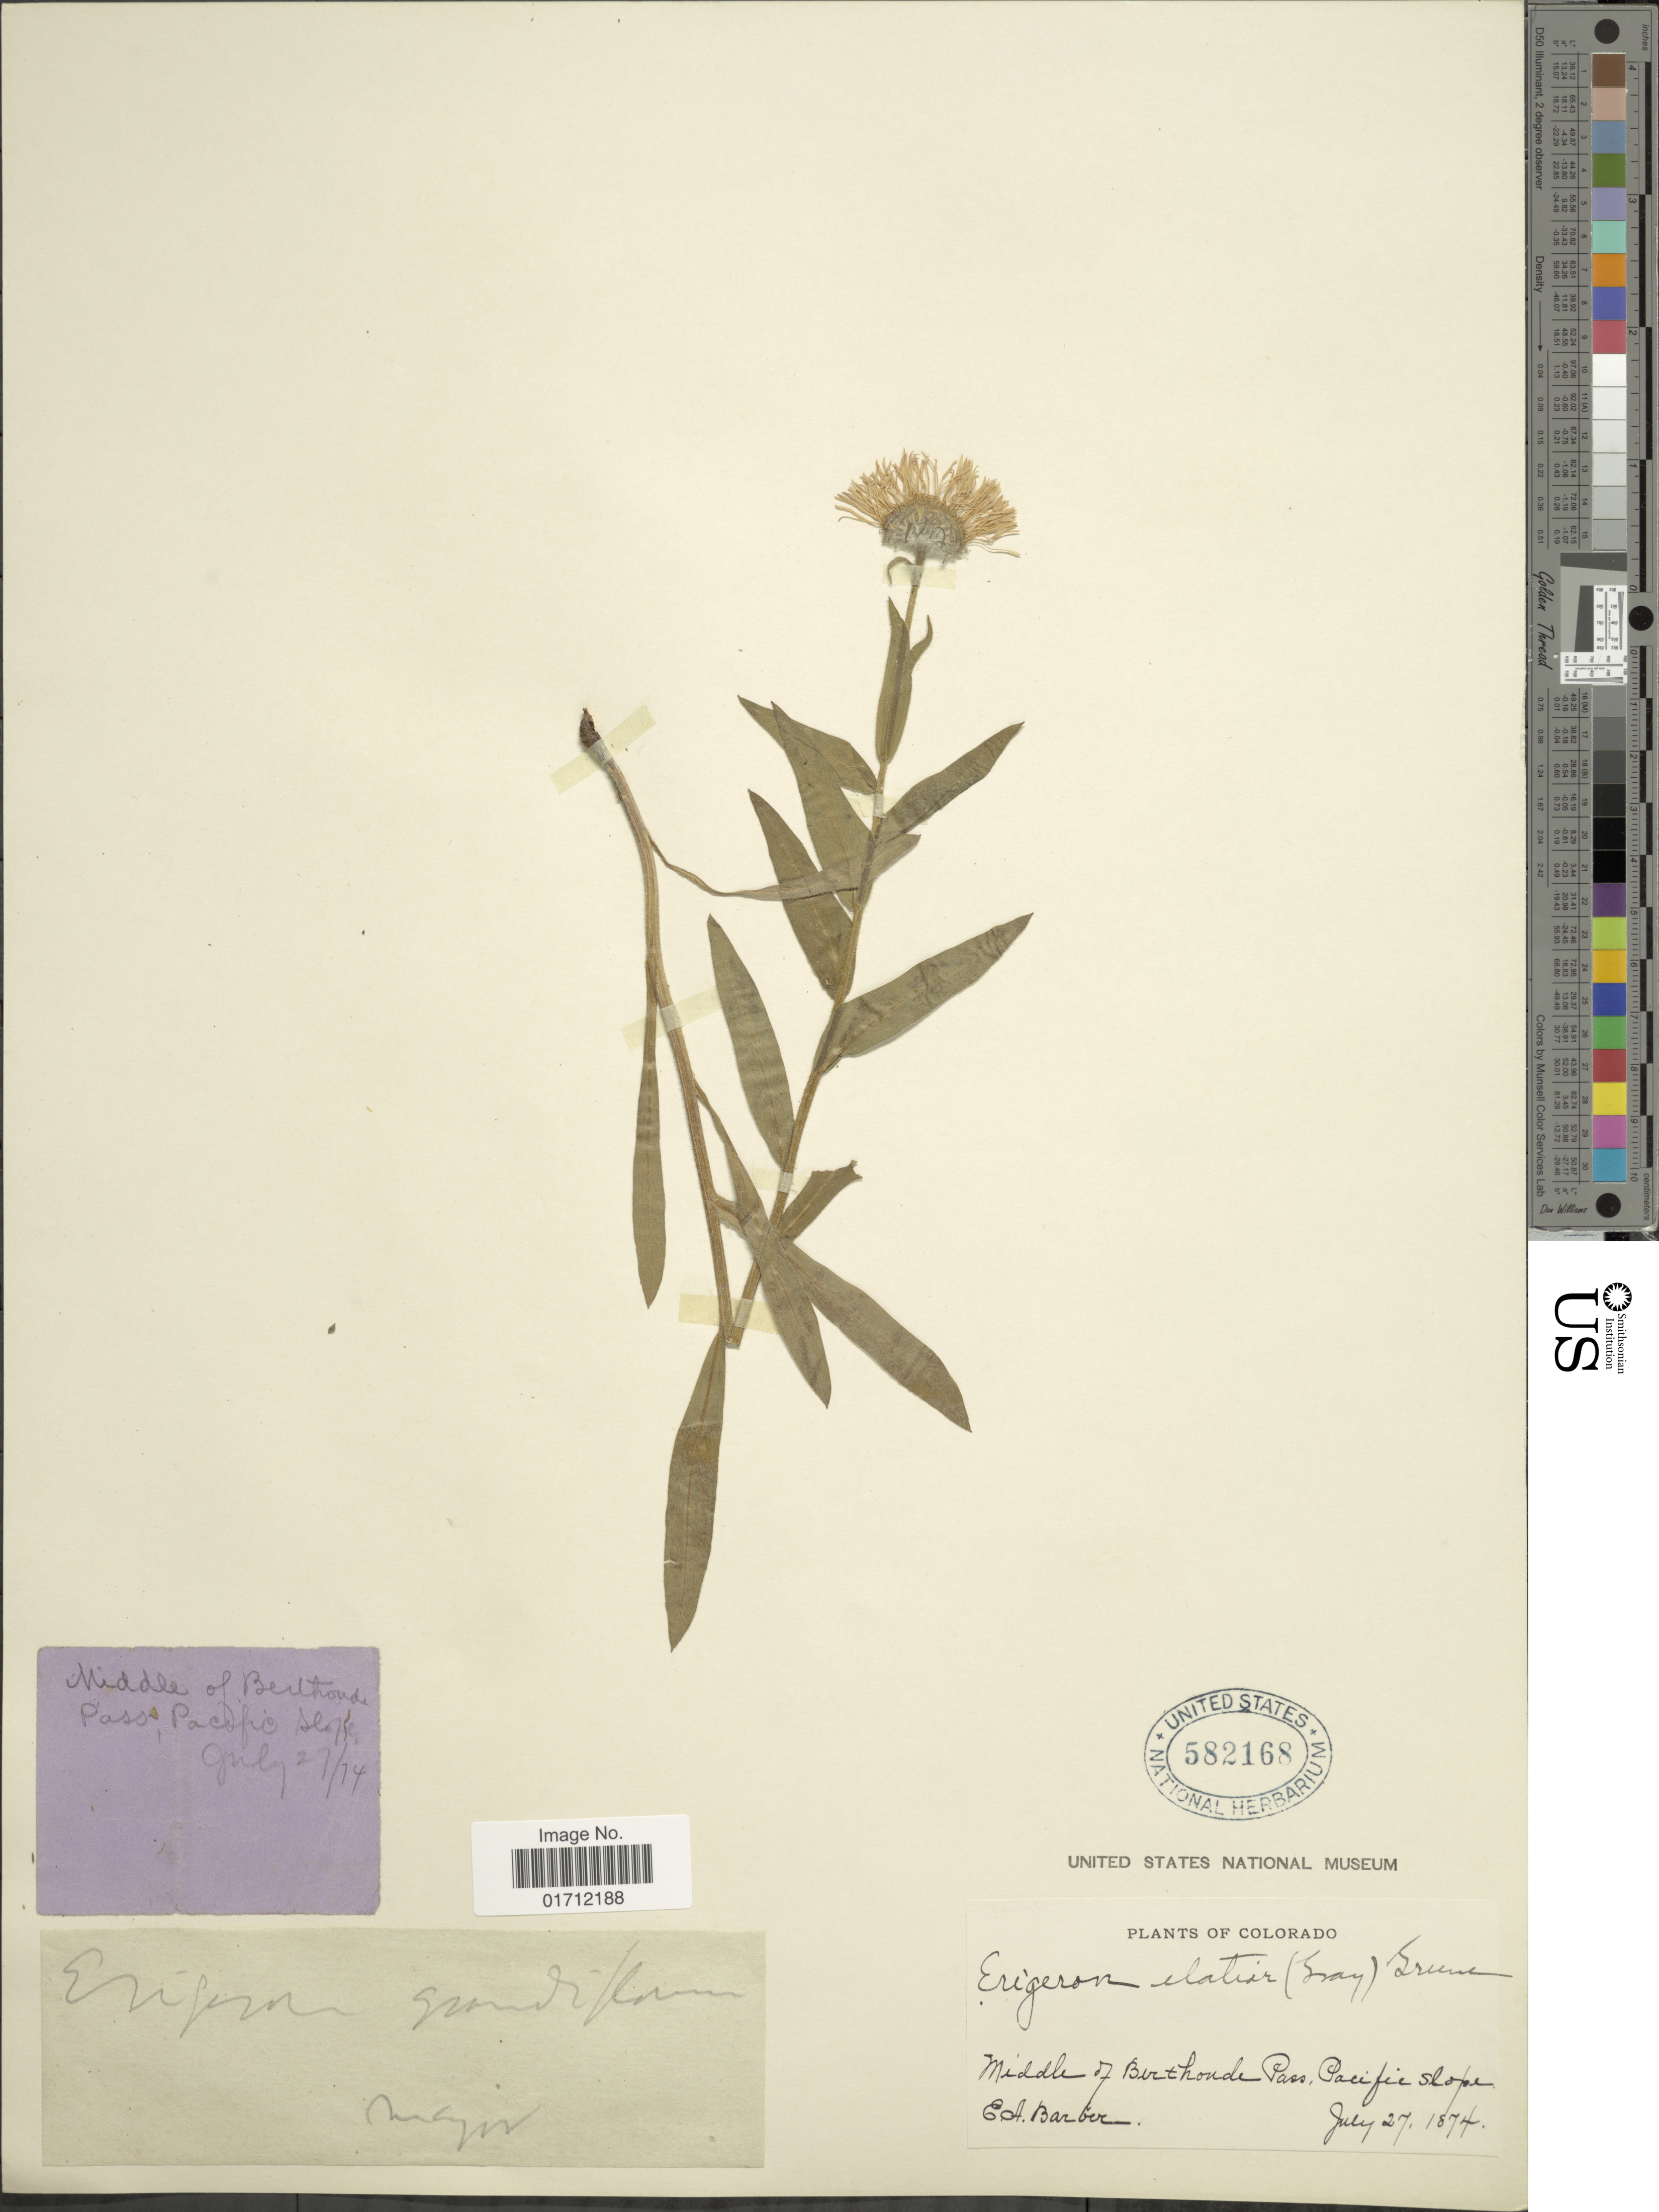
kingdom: Plantae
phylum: Tracheophyta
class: Magnoliopsida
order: Asterales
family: Asteraceae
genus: Erigeron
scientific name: Erigeron elatior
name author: (A. Gray) Greene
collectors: E. Barber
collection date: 1874-07-27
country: United States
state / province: Colorado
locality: Middle of Berthoude Pass; Pacific slope.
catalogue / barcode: US 582168